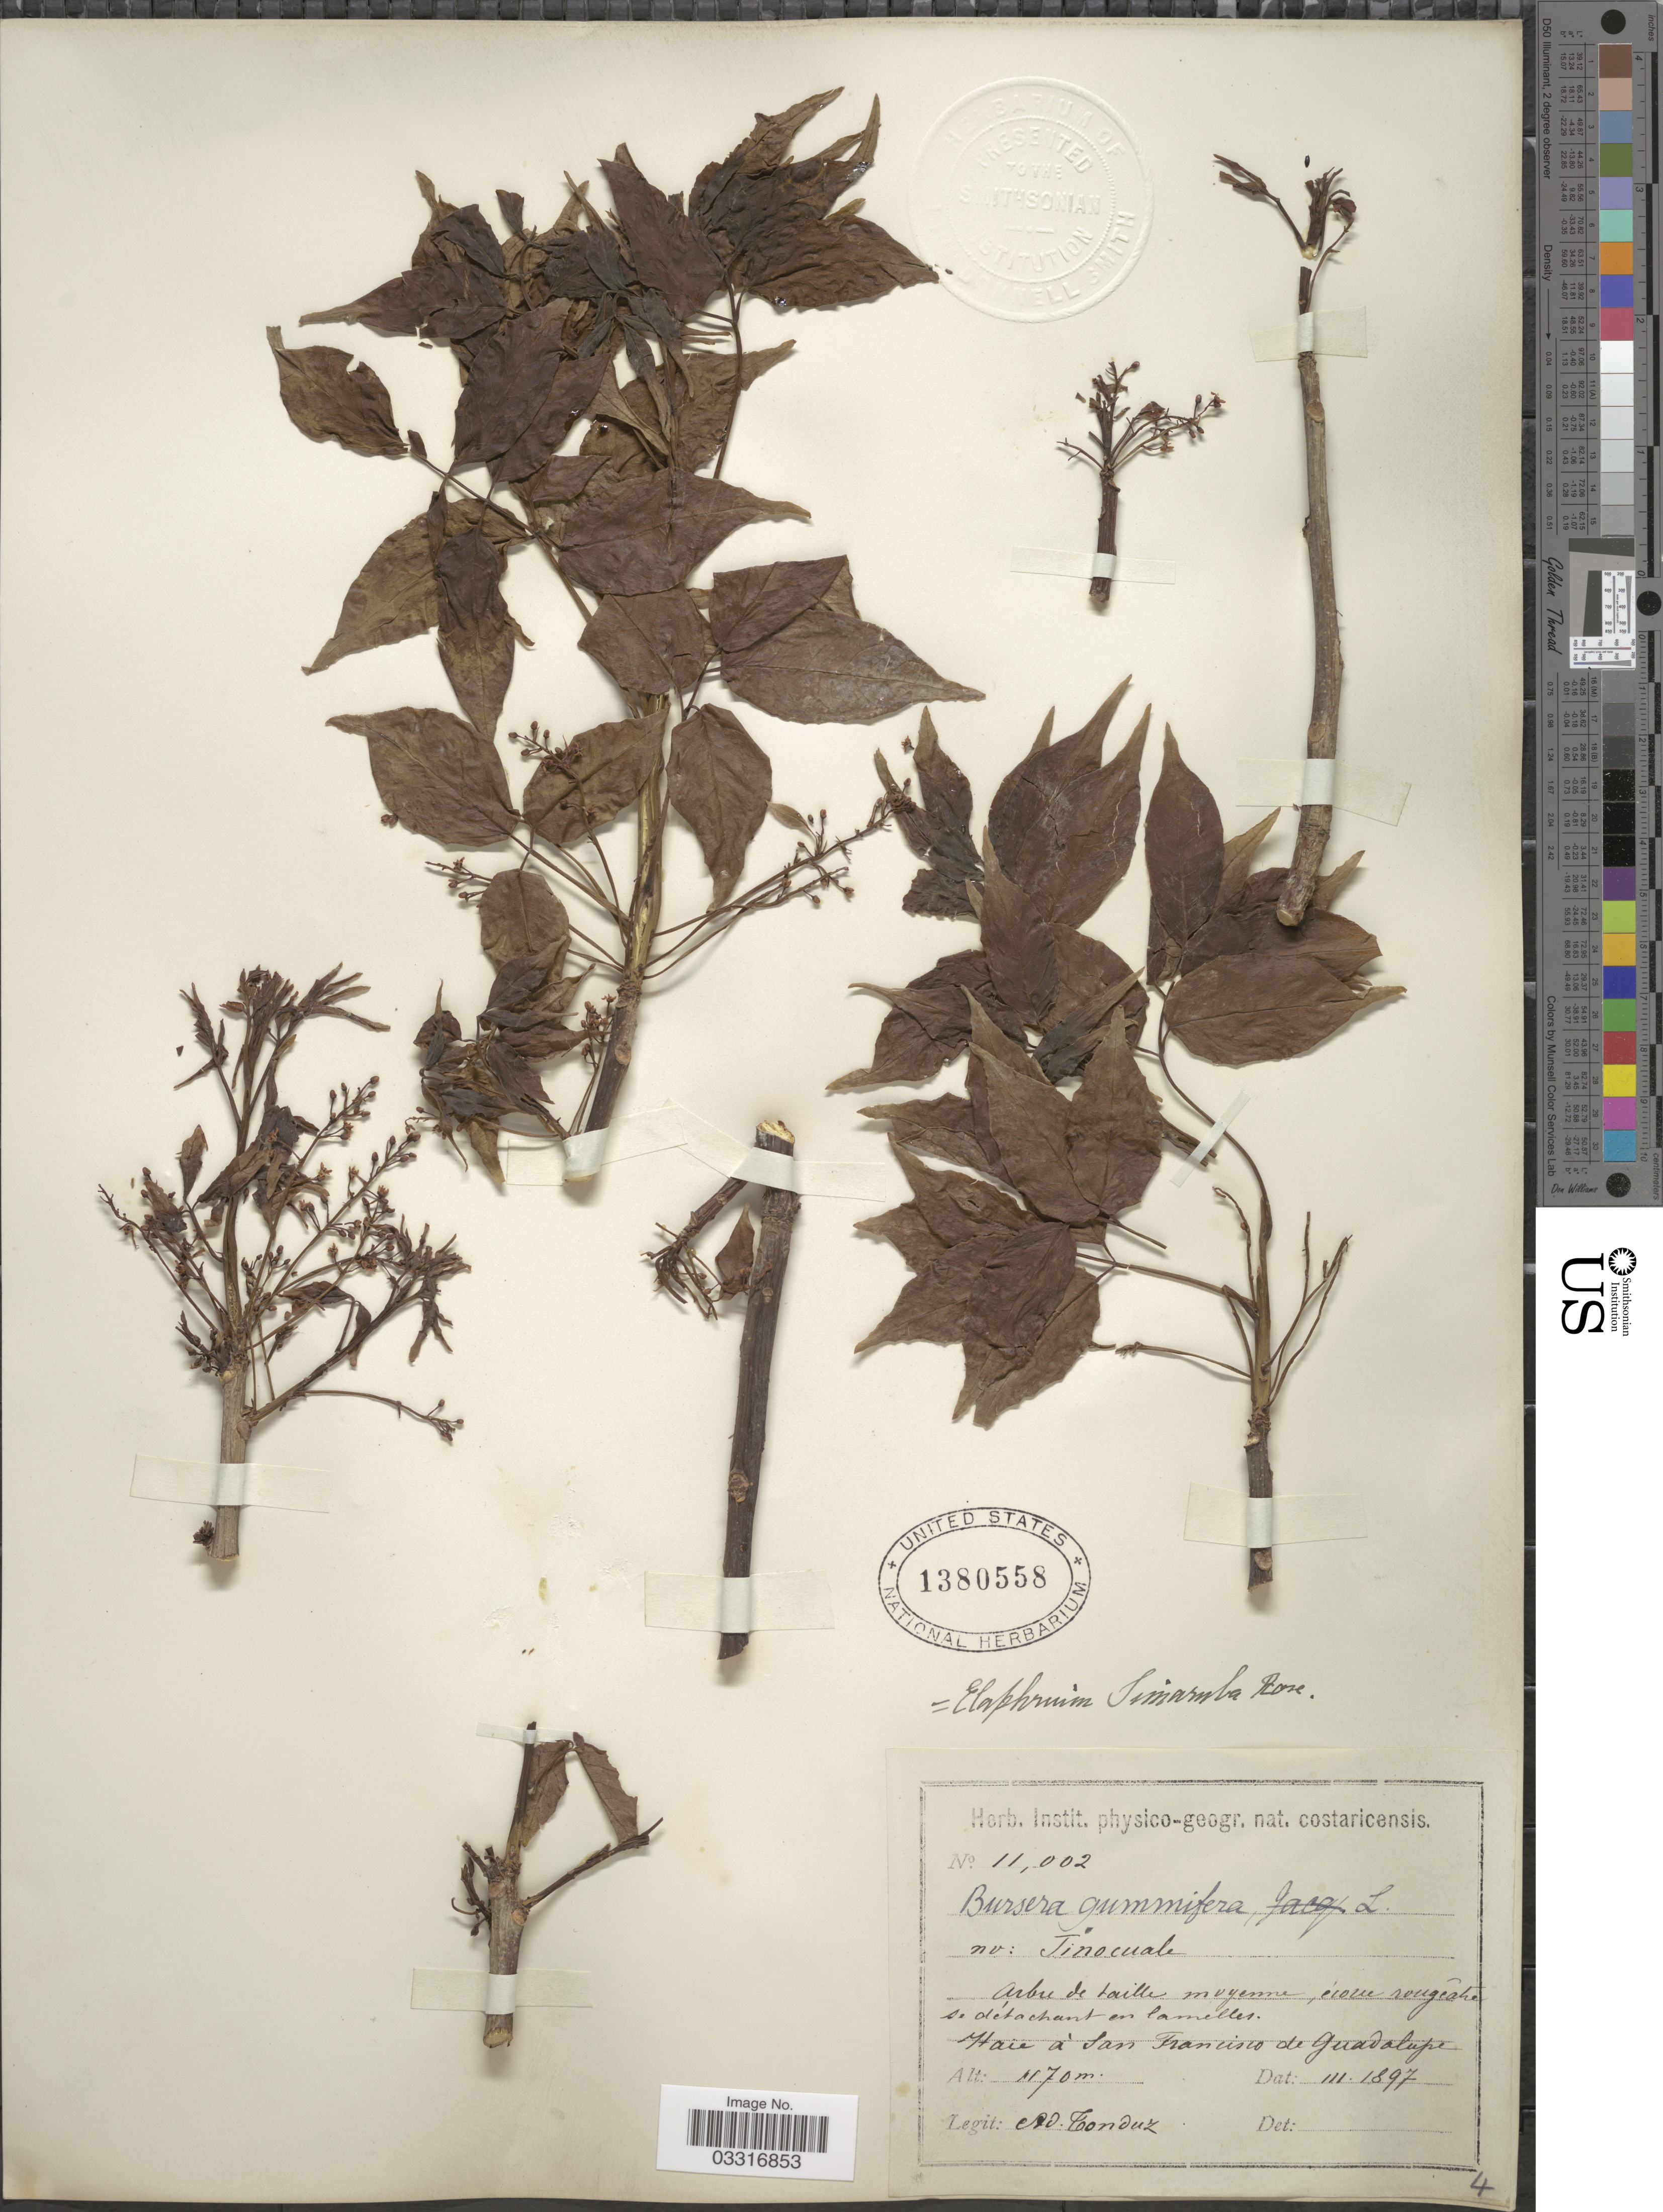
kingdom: Plantae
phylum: Tracheophyta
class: Magnoliopsida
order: Sapindales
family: Burseraceae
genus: Bursera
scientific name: Bursera simaruba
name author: (L.) Sarg.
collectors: A. Tonduz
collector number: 11002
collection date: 1897-03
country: Costa Rica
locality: Haie á San Francisco de Guadalupe.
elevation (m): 1170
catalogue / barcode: US 1380558